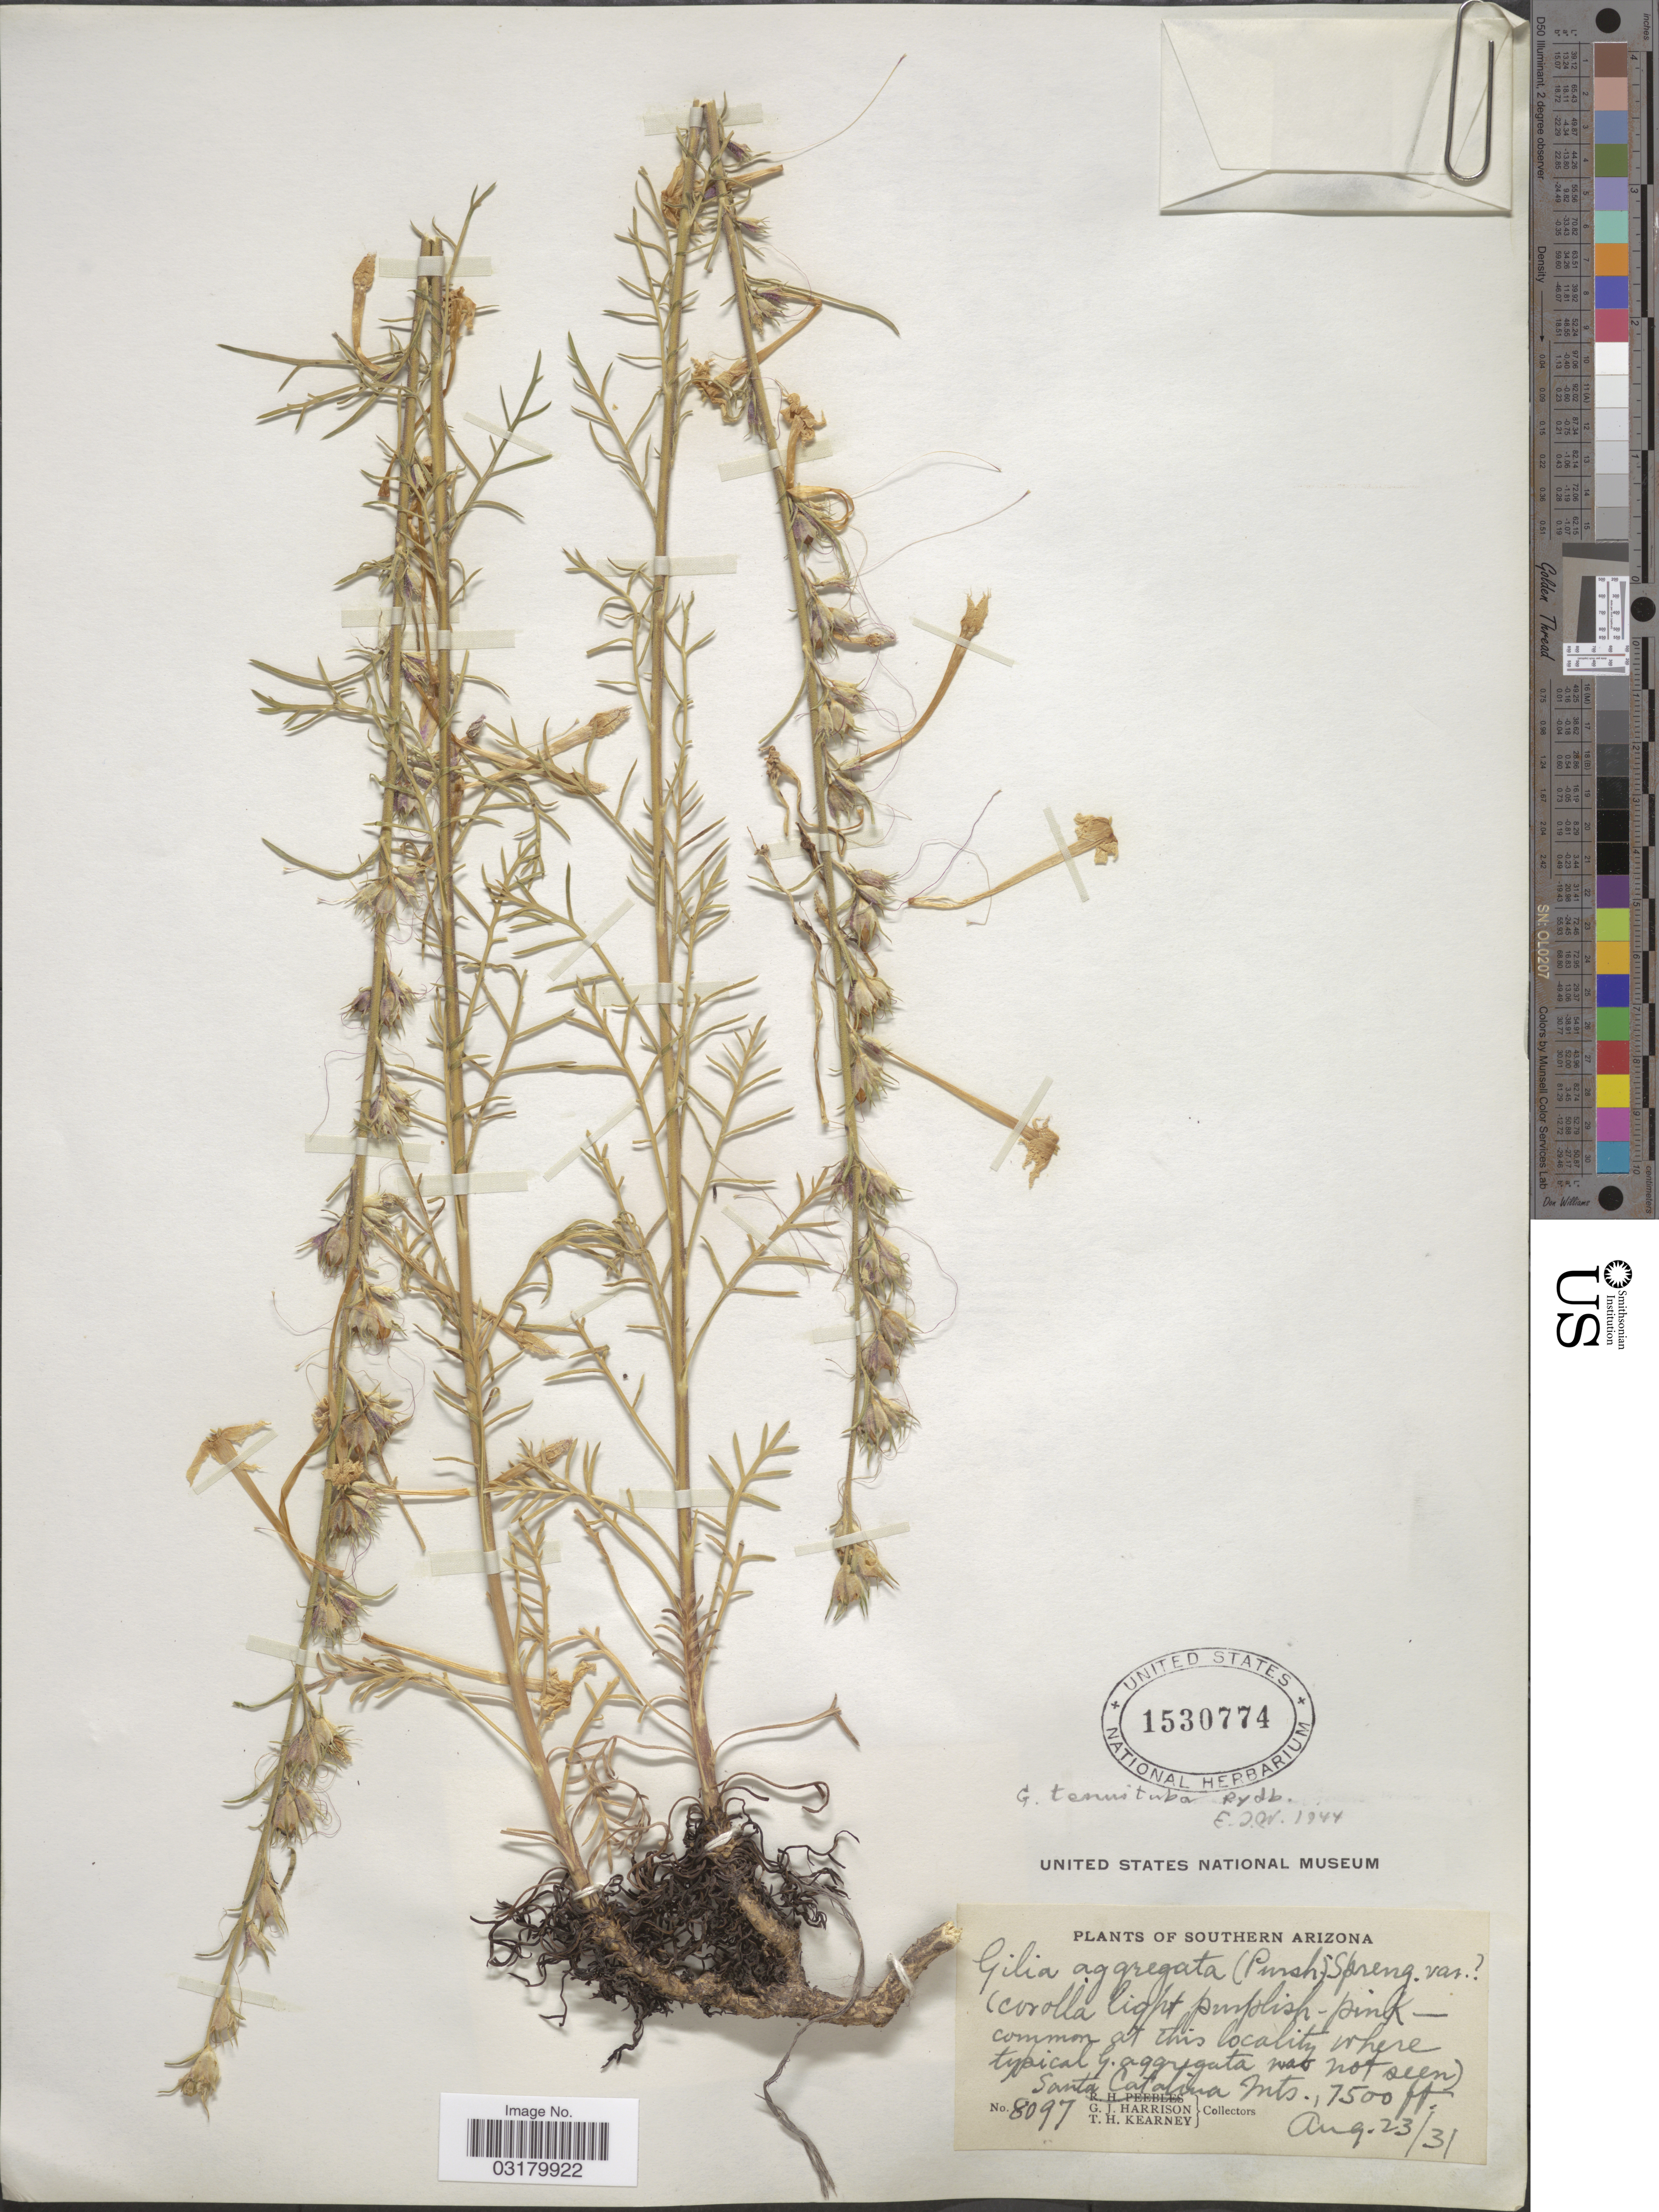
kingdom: Plantae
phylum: Tracheophyta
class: Magnoliopsida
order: Ericales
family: Polemoniaceae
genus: Ipomopsis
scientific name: Ipomopsis tenuituba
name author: (Rydb.) V.E. Grant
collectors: G. J. Harrison & T. H. Kearney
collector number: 8097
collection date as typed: Transcribed d/m/y: 23/8/31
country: United States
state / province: Arizona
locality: Southern Arizona. Santa Catalina Mts.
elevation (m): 2286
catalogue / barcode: US 1530774